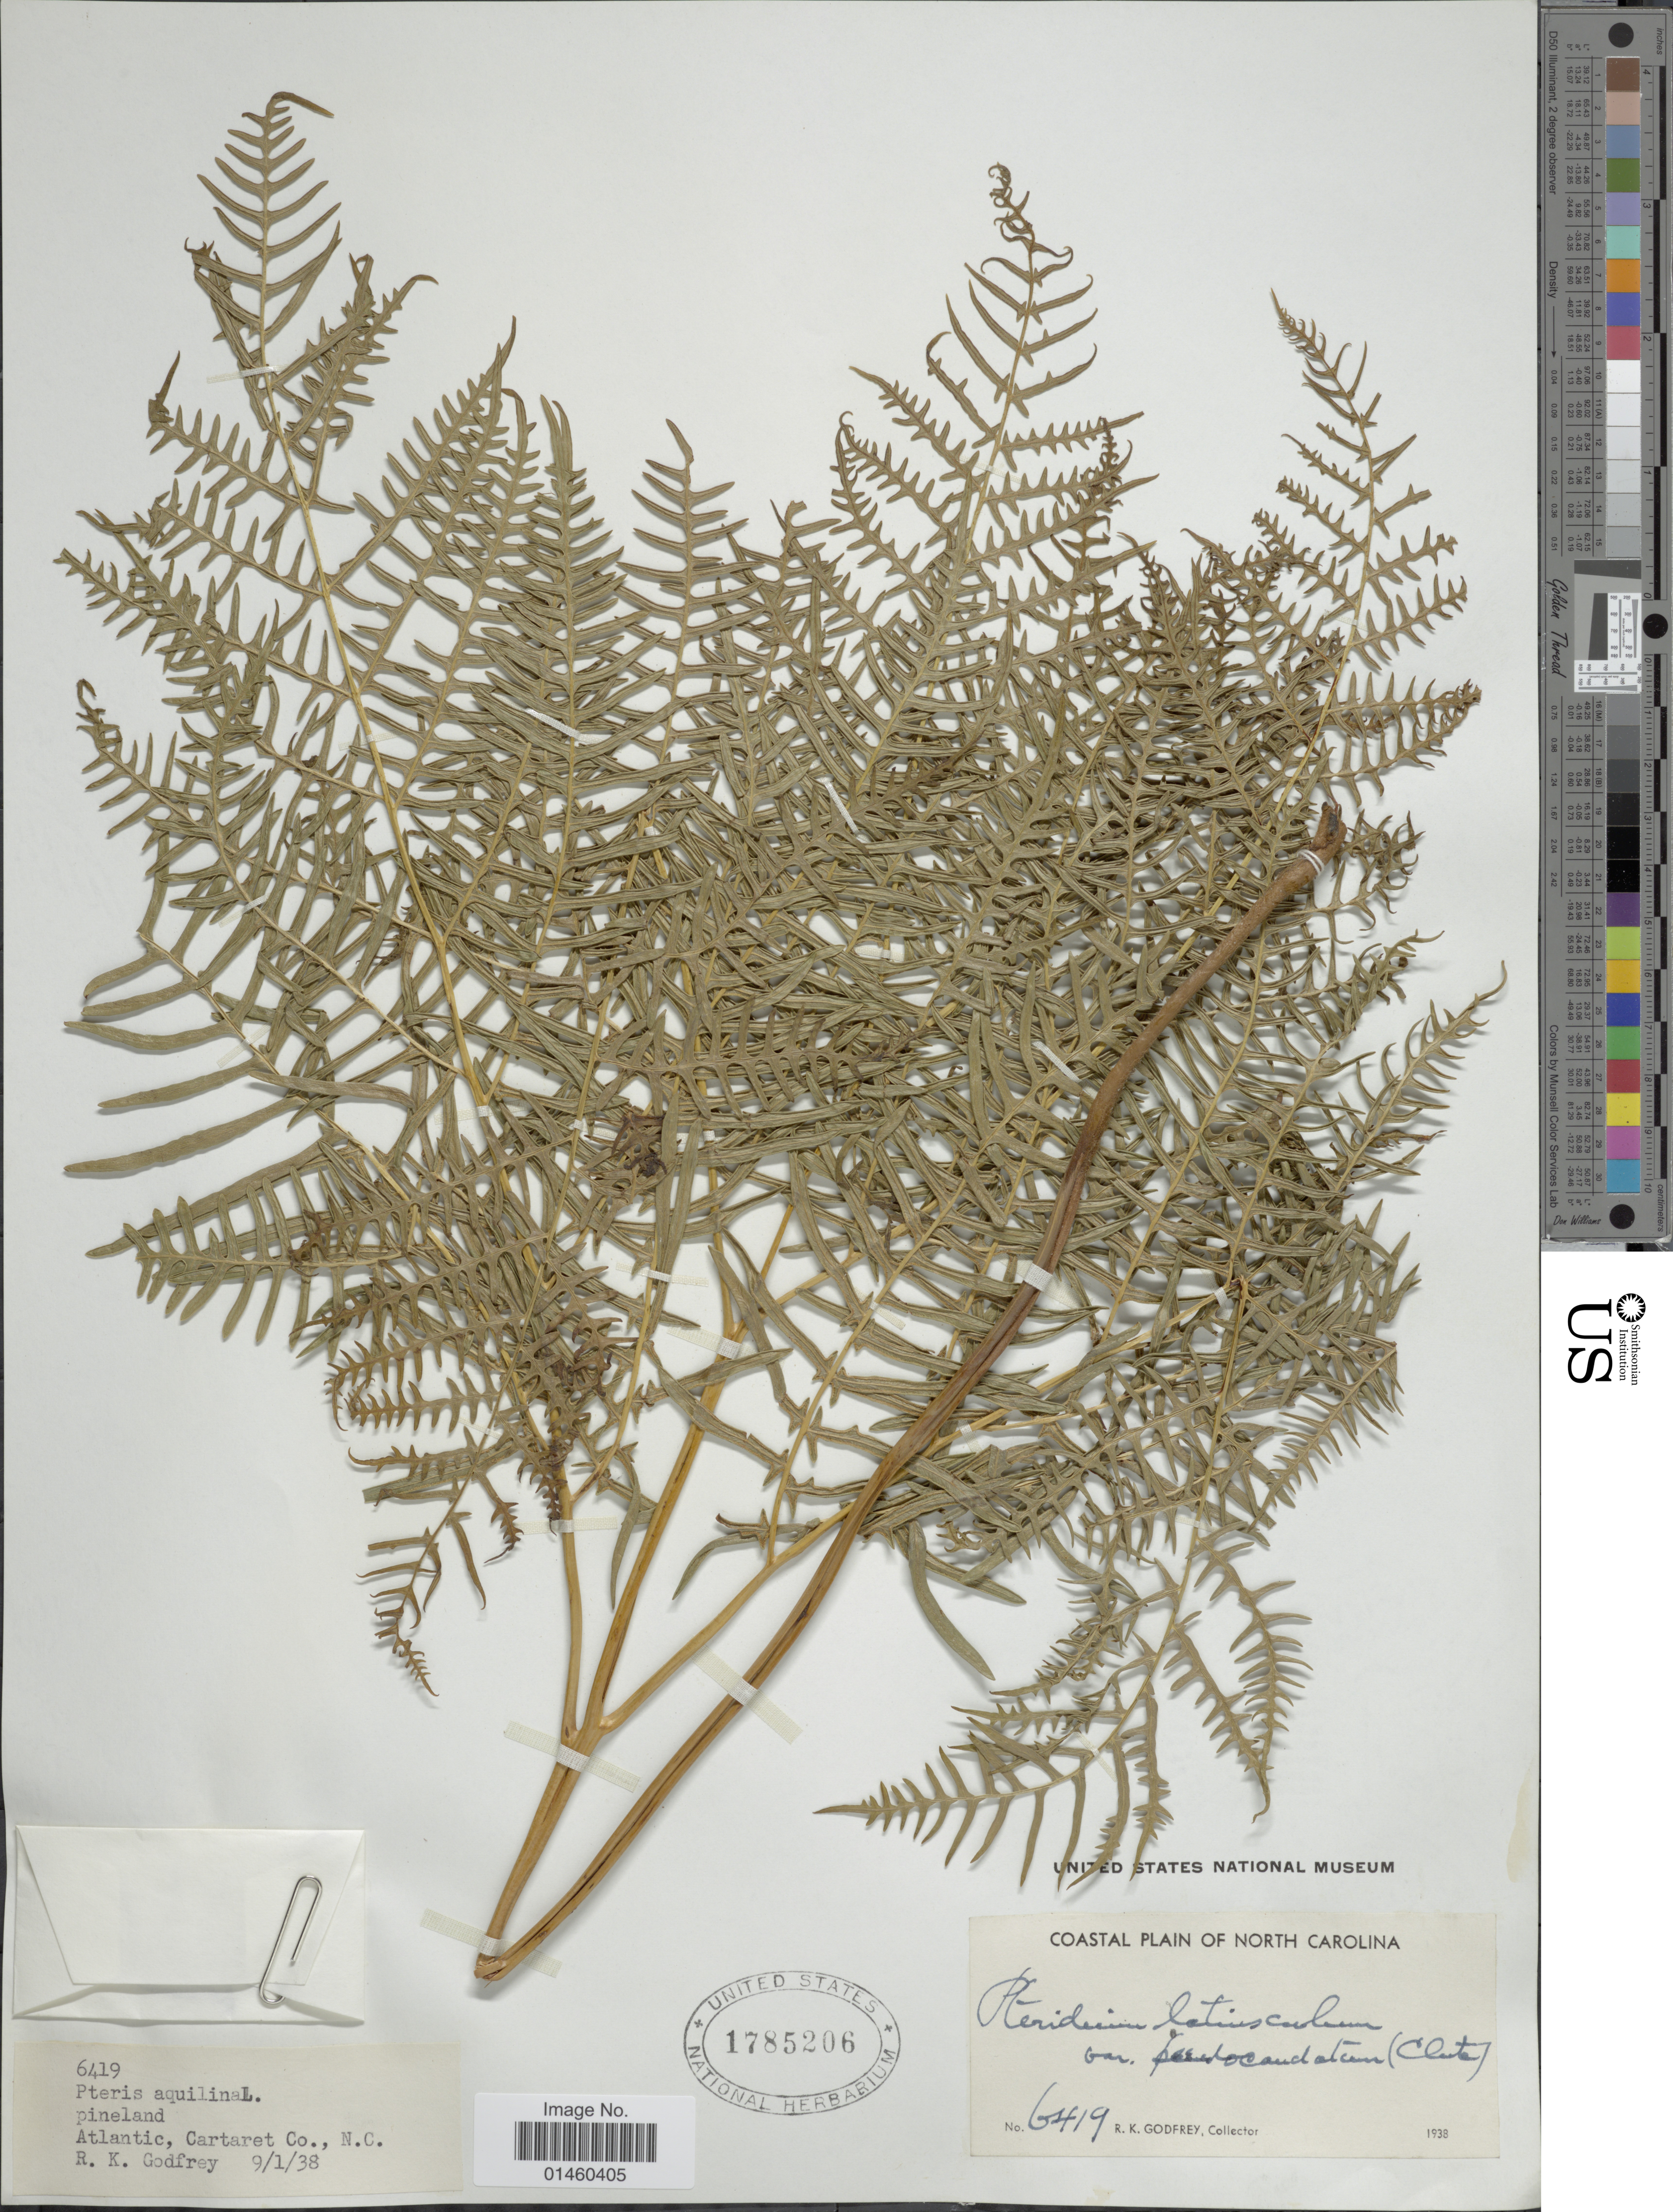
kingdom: Plantae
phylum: Tracheophyta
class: Polypodiopsida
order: Polypodiales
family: Dennstaedtiaceae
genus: Pteridium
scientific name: Pteridium aquilinum var. pseudocaudatum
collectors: R. K. Godfrey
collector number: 6419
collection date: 1938-01-09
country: United States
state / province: North Carolina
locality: Coastal Plain of North Carolina, pineland, Atlantic, Cartaret Co., N.C.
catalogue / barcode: US 1785206